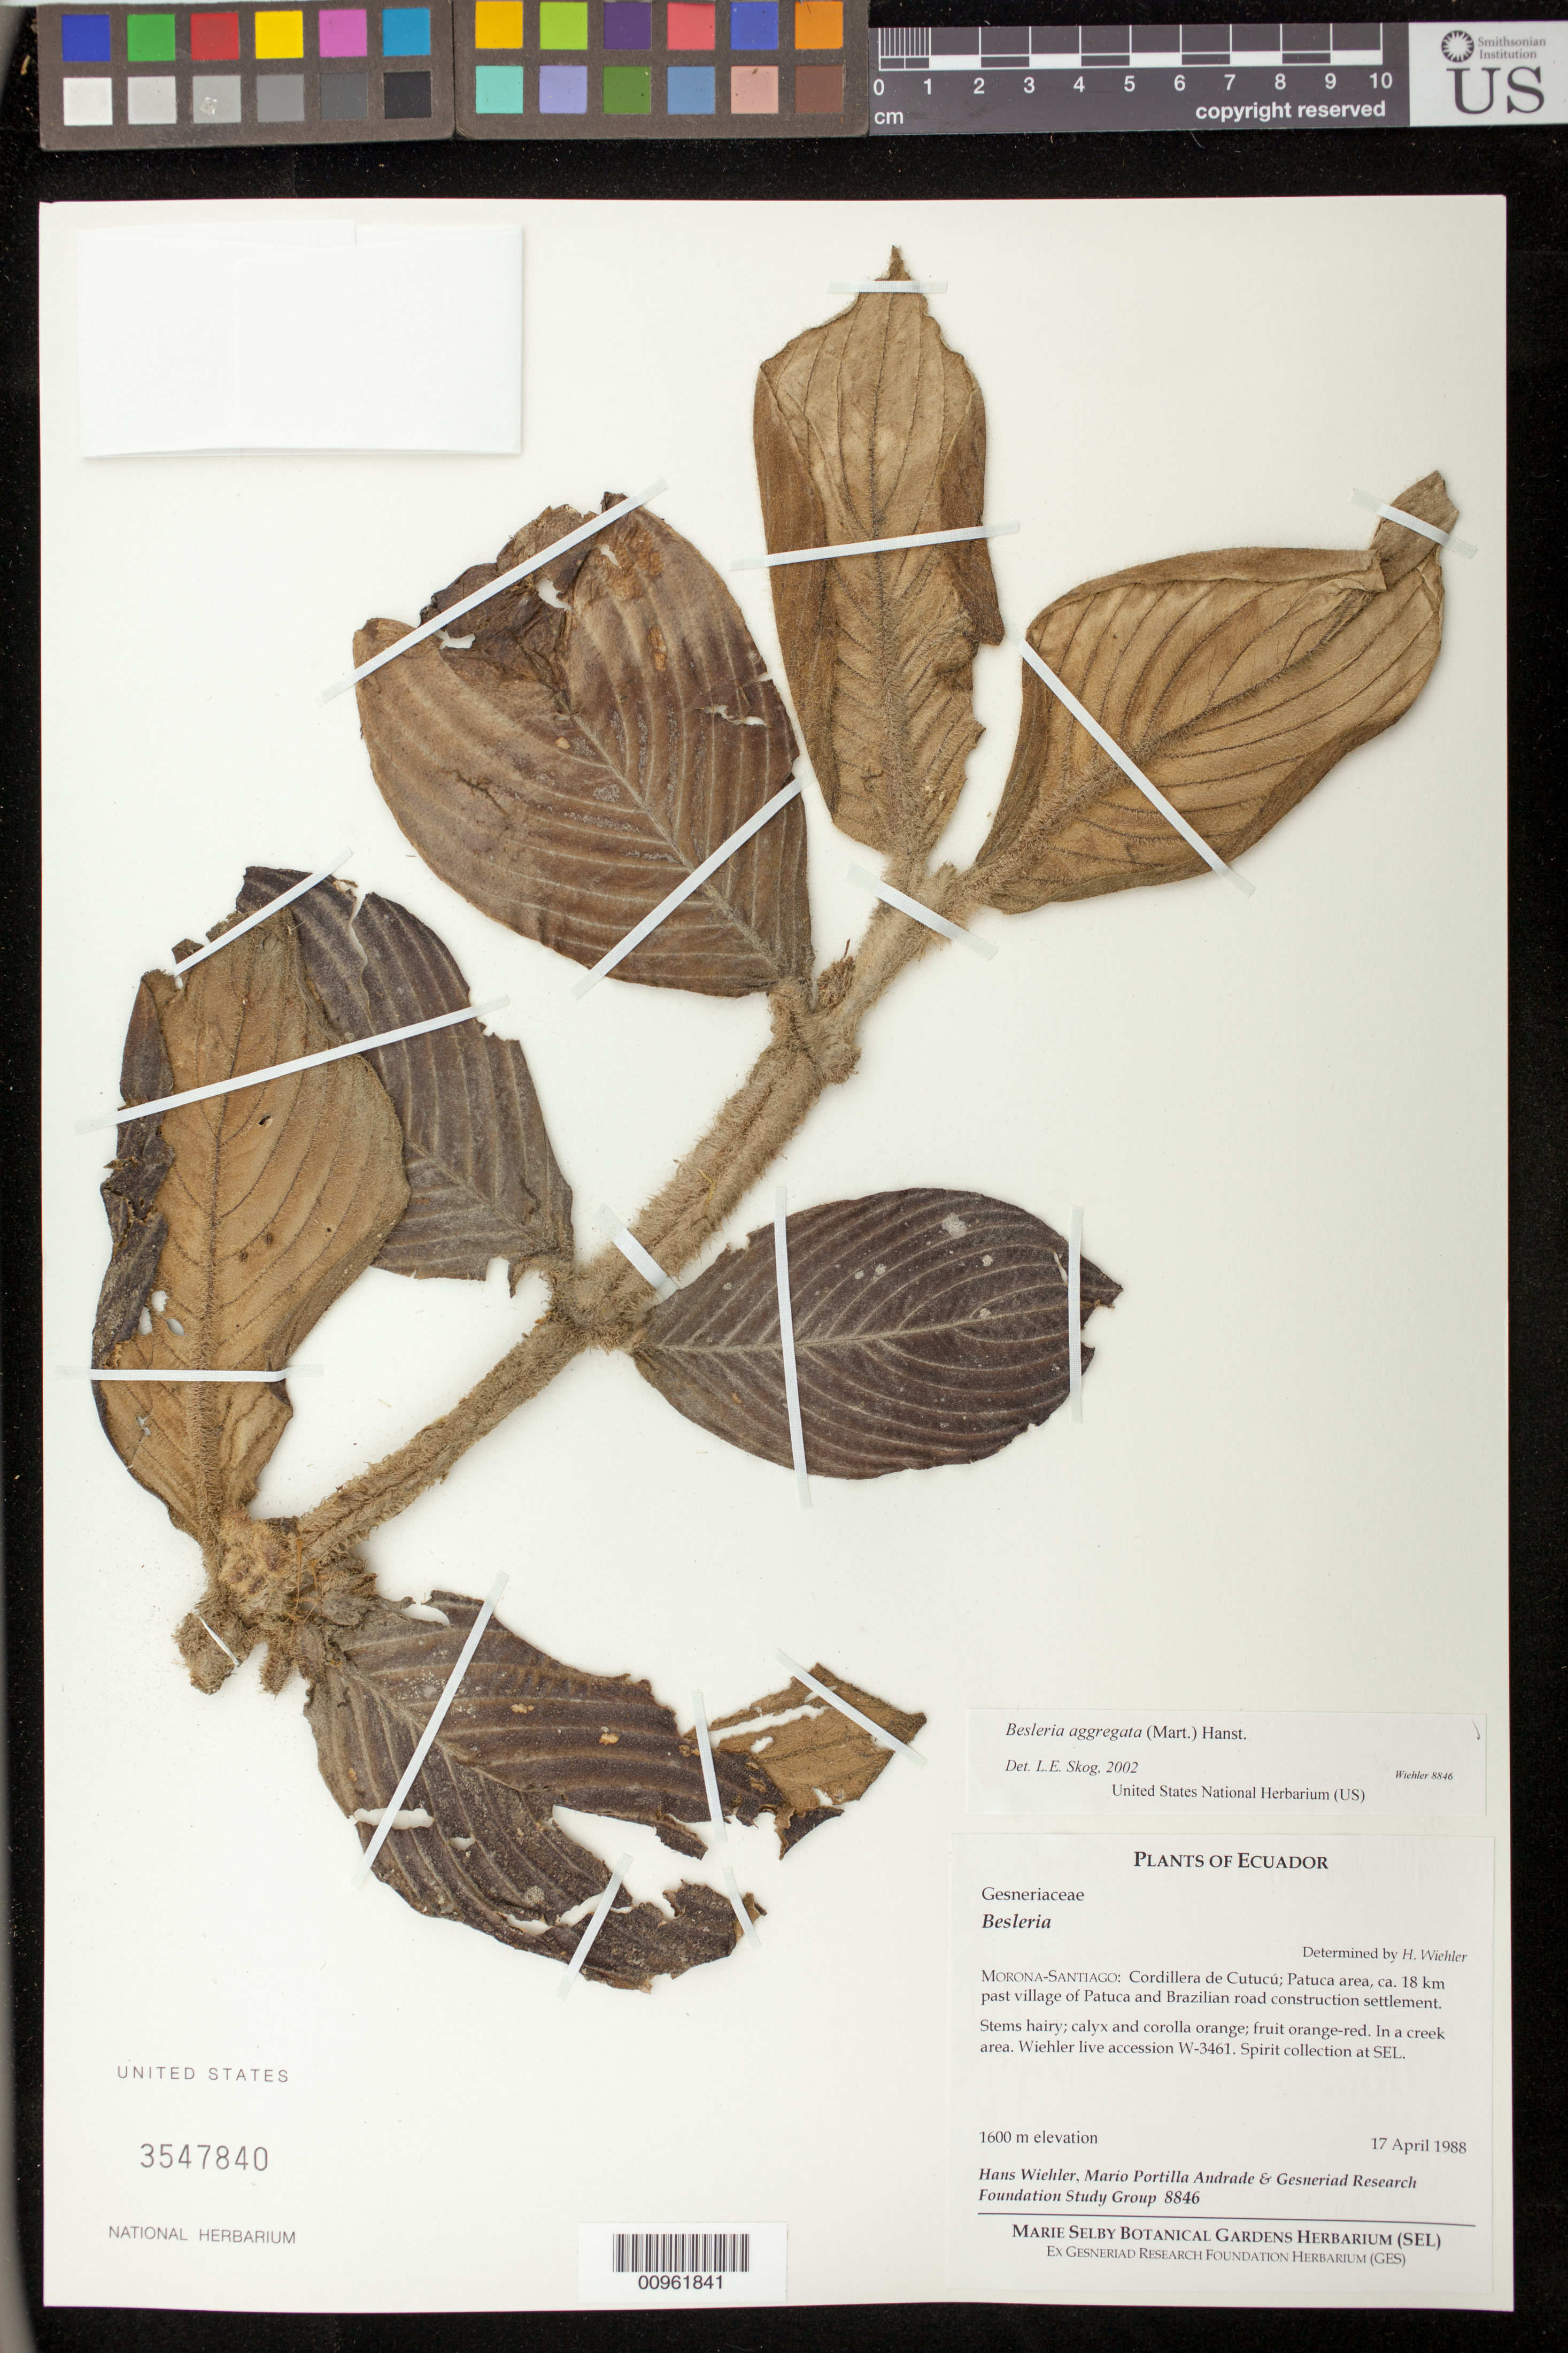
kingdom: Plantae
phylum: Tracheophyta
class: Magnoliopsida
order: Lamiales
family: Gesneriaceae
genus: Besleria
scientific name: Besleria aggregata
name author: (Mart.) Hanst.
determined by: Skog, Laurence E.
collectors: H. J. Wiehler, M. Portilla Andrade & GRF Study Group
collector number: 8846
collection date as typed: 17 Apr 1988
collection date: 1988-04-17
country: Ecuador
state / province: Morona-Santiago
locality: Morona-Sangiago: Cordillera de Cutucú, Patuca area, ca. 18 km past village of Patuca and Brazilian road construction settlement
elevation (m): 1600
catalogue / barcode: US 3547840